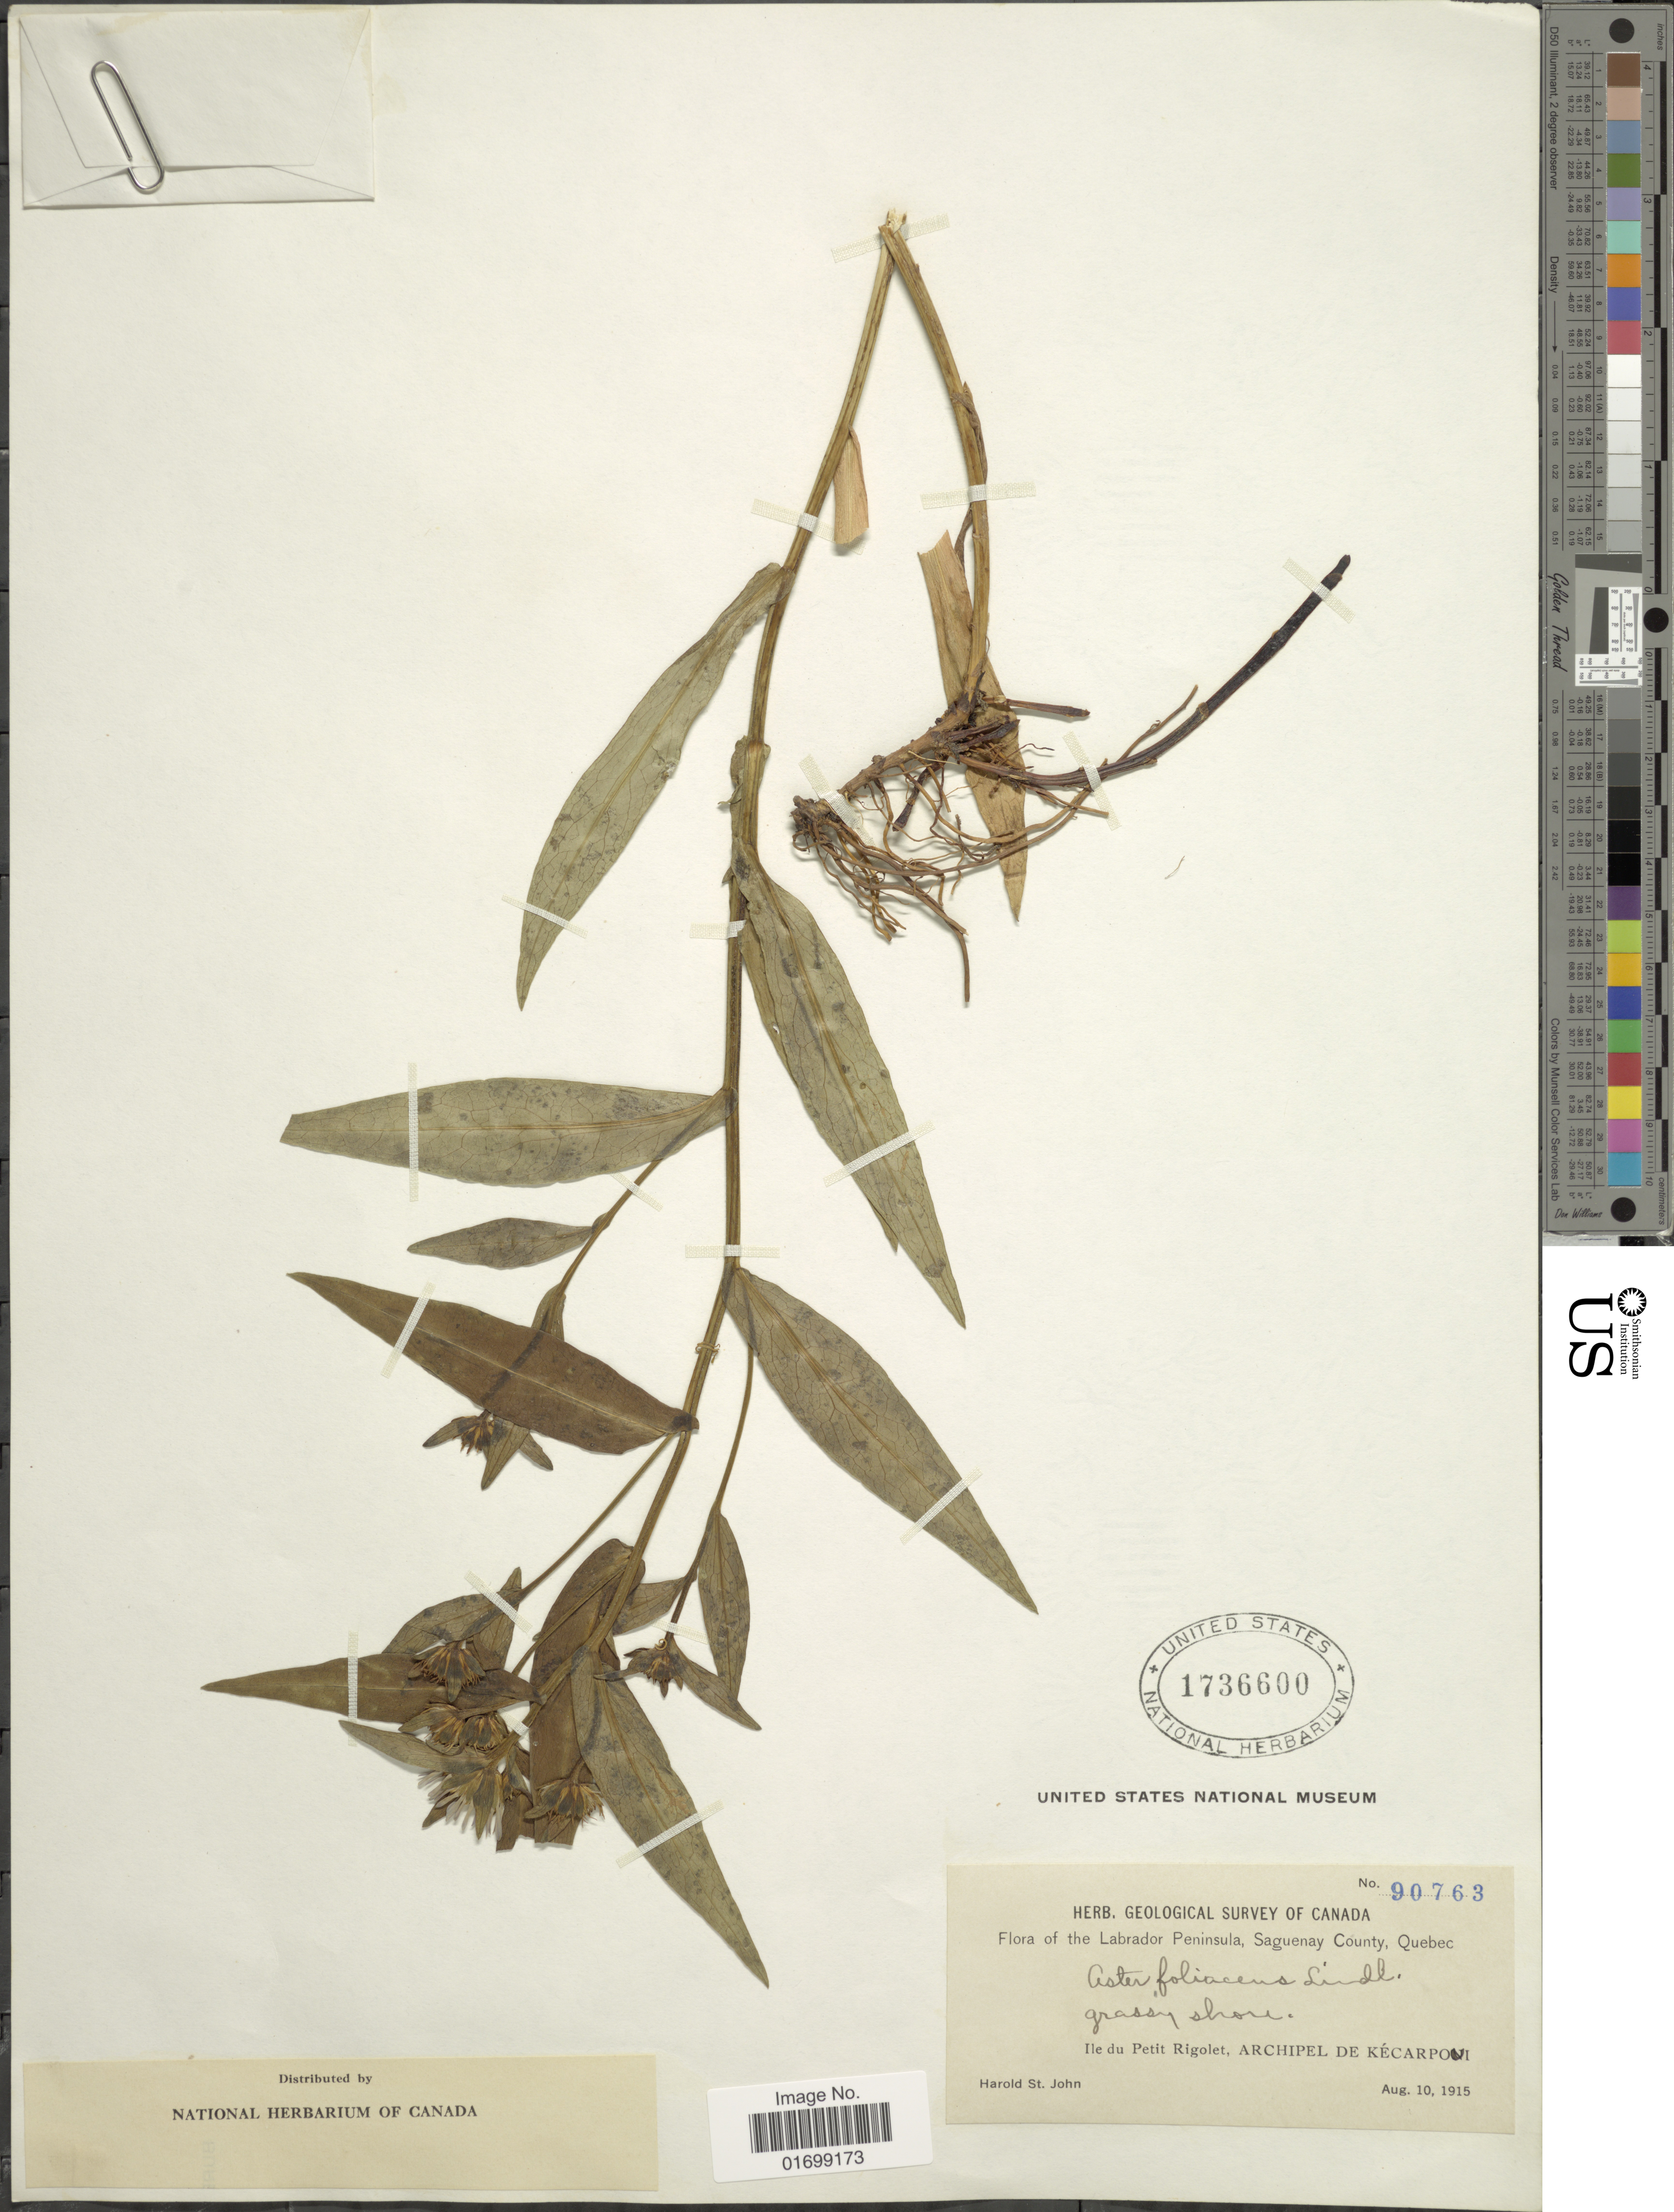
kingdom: Plantae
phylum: Tracheophyta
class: Magnoliopsida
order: Asterales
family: Asteraceae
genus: Symphyotrichum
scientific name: Symphyotrichum foliaceum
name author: (Lindl. ex DC.) G.L. Nesom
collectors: H. St. John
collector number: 90763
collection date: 1915-08-10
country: Canada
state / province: Quebec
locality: The Labrador Peninsula, Saguenay County, Ile du petit Rigolet, Archipel de Kécarpovi.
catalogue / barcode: US 1736600